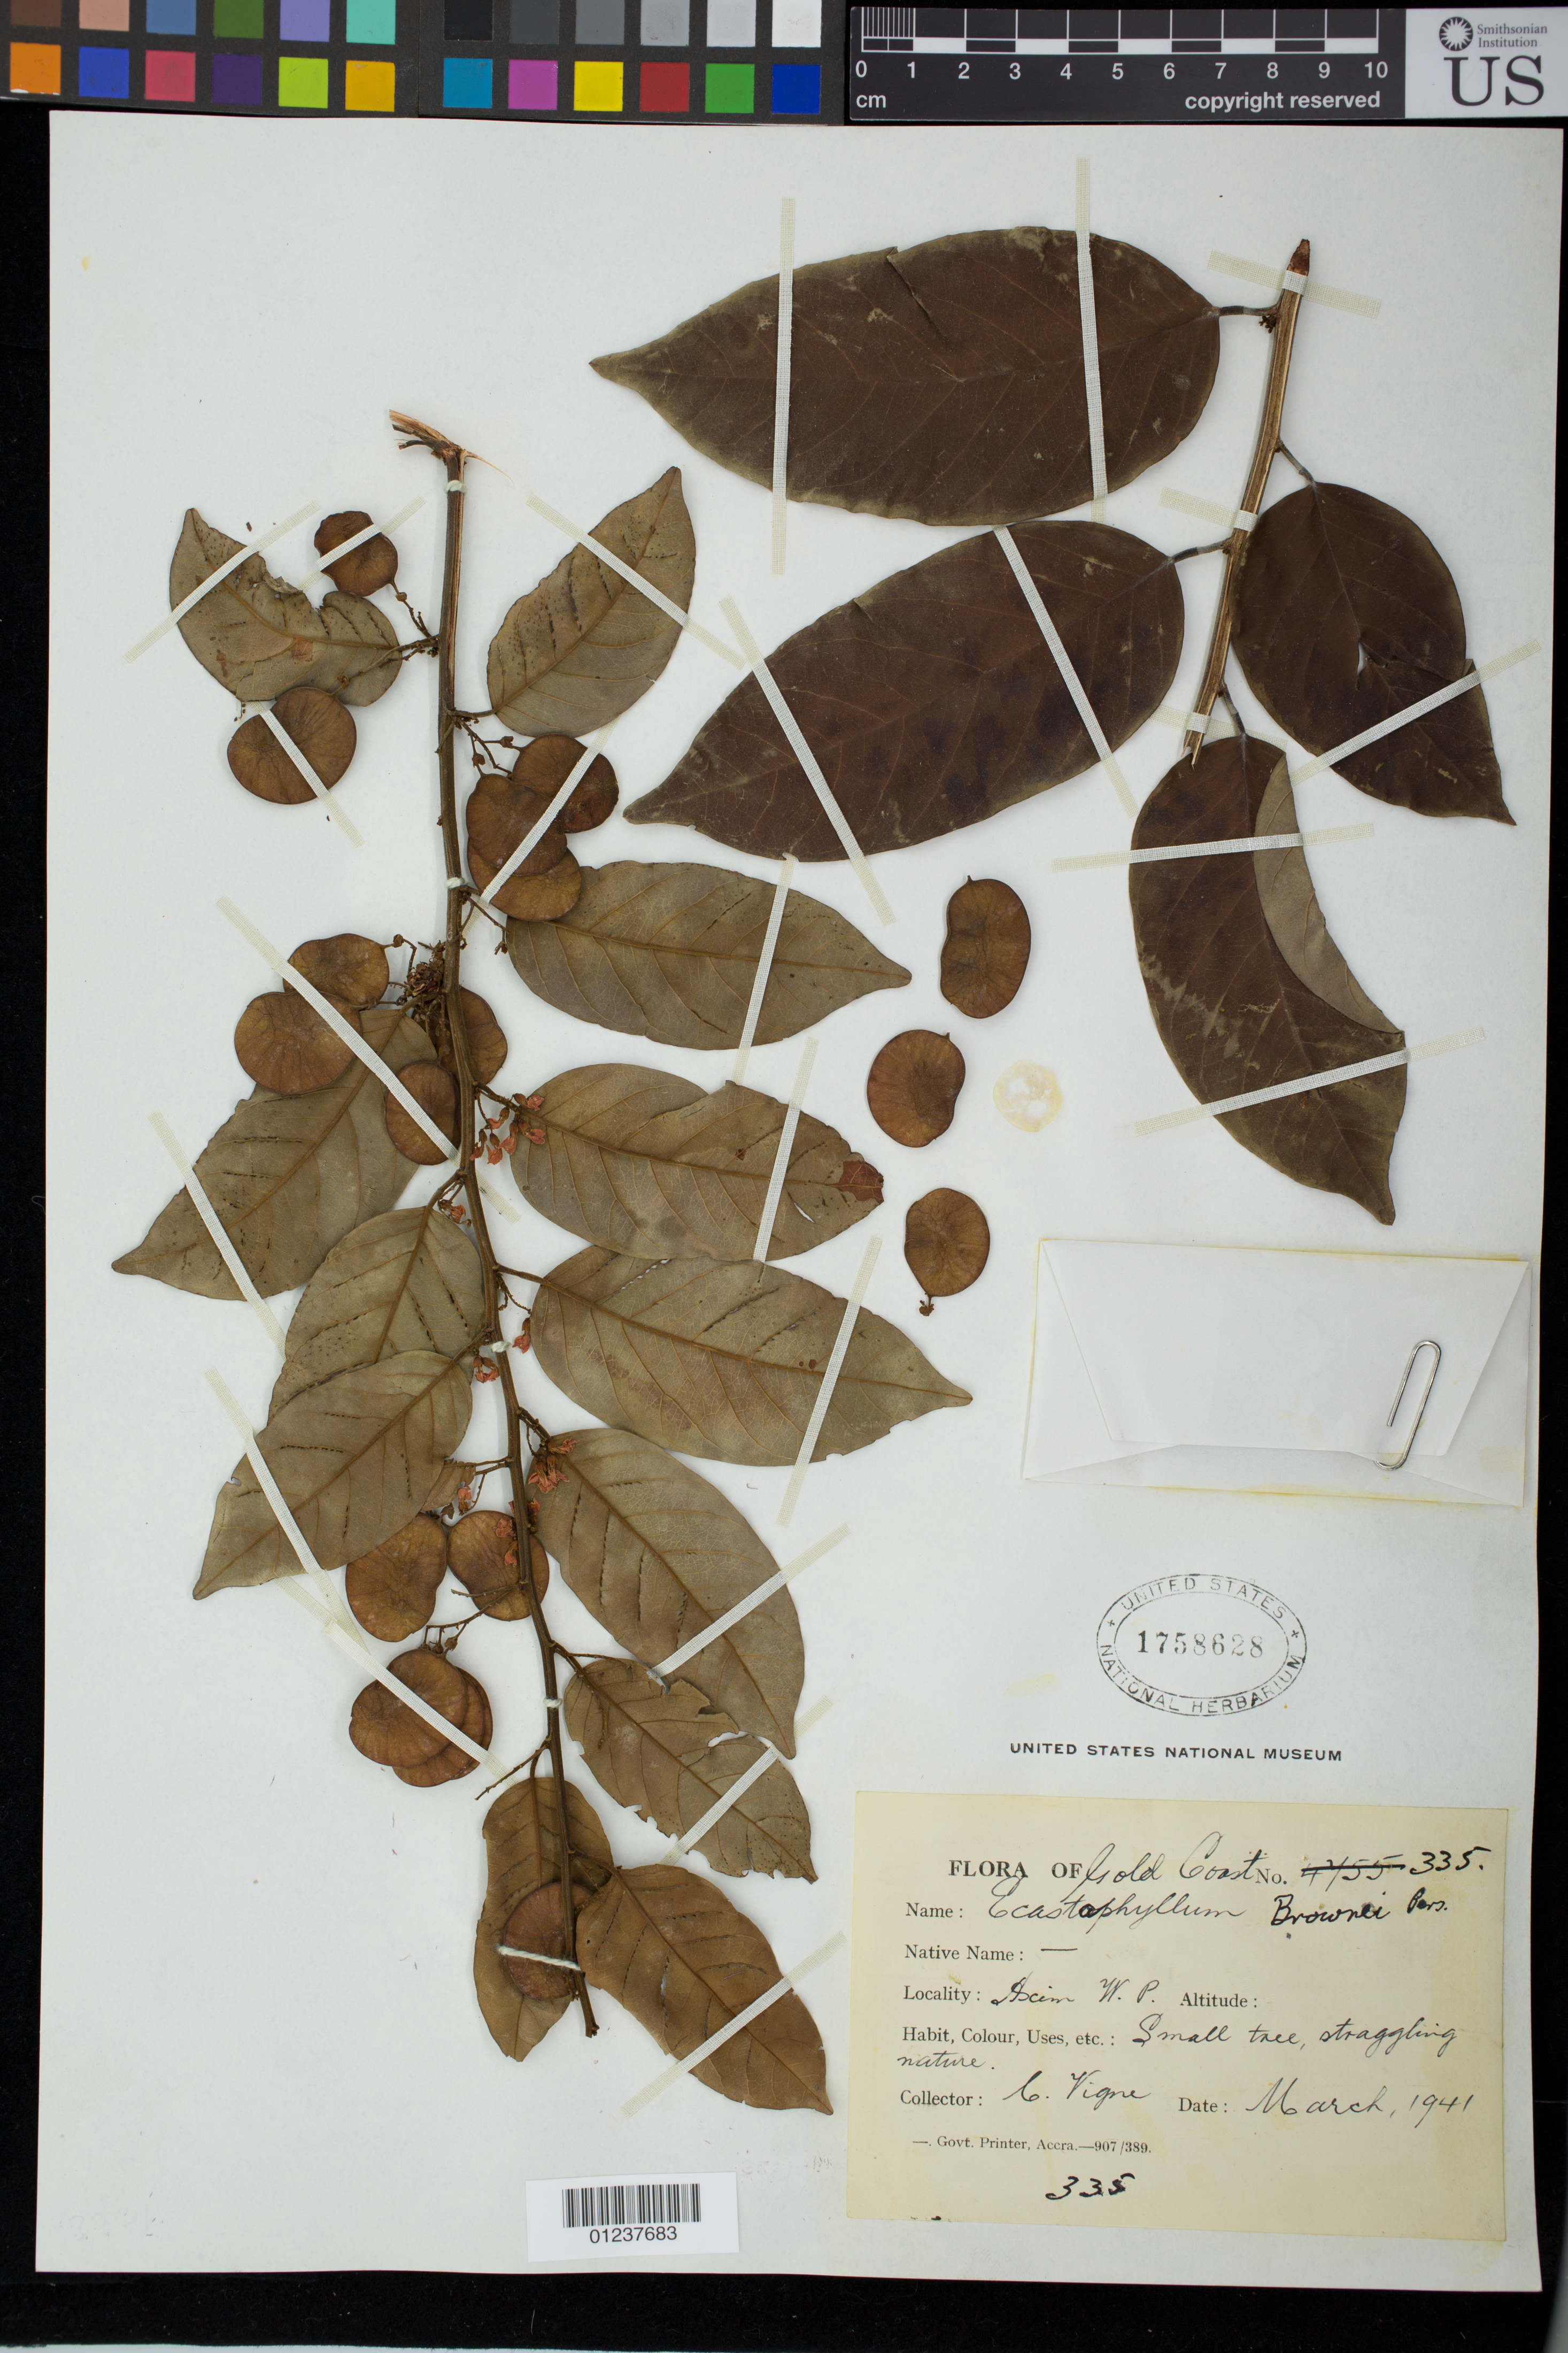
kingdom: Plantae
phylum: Tracheophyta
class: Magnoliopsida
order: Fabales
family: Fabaceae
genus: Dalbergia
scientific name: Dalbergia ecastaphyllum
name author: (L.) Taub.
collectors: C. Vigne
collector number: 335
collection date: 1941-03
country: Ghana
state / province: Western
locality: Gold Coast. Acim W.P.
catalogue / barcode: US 1758628